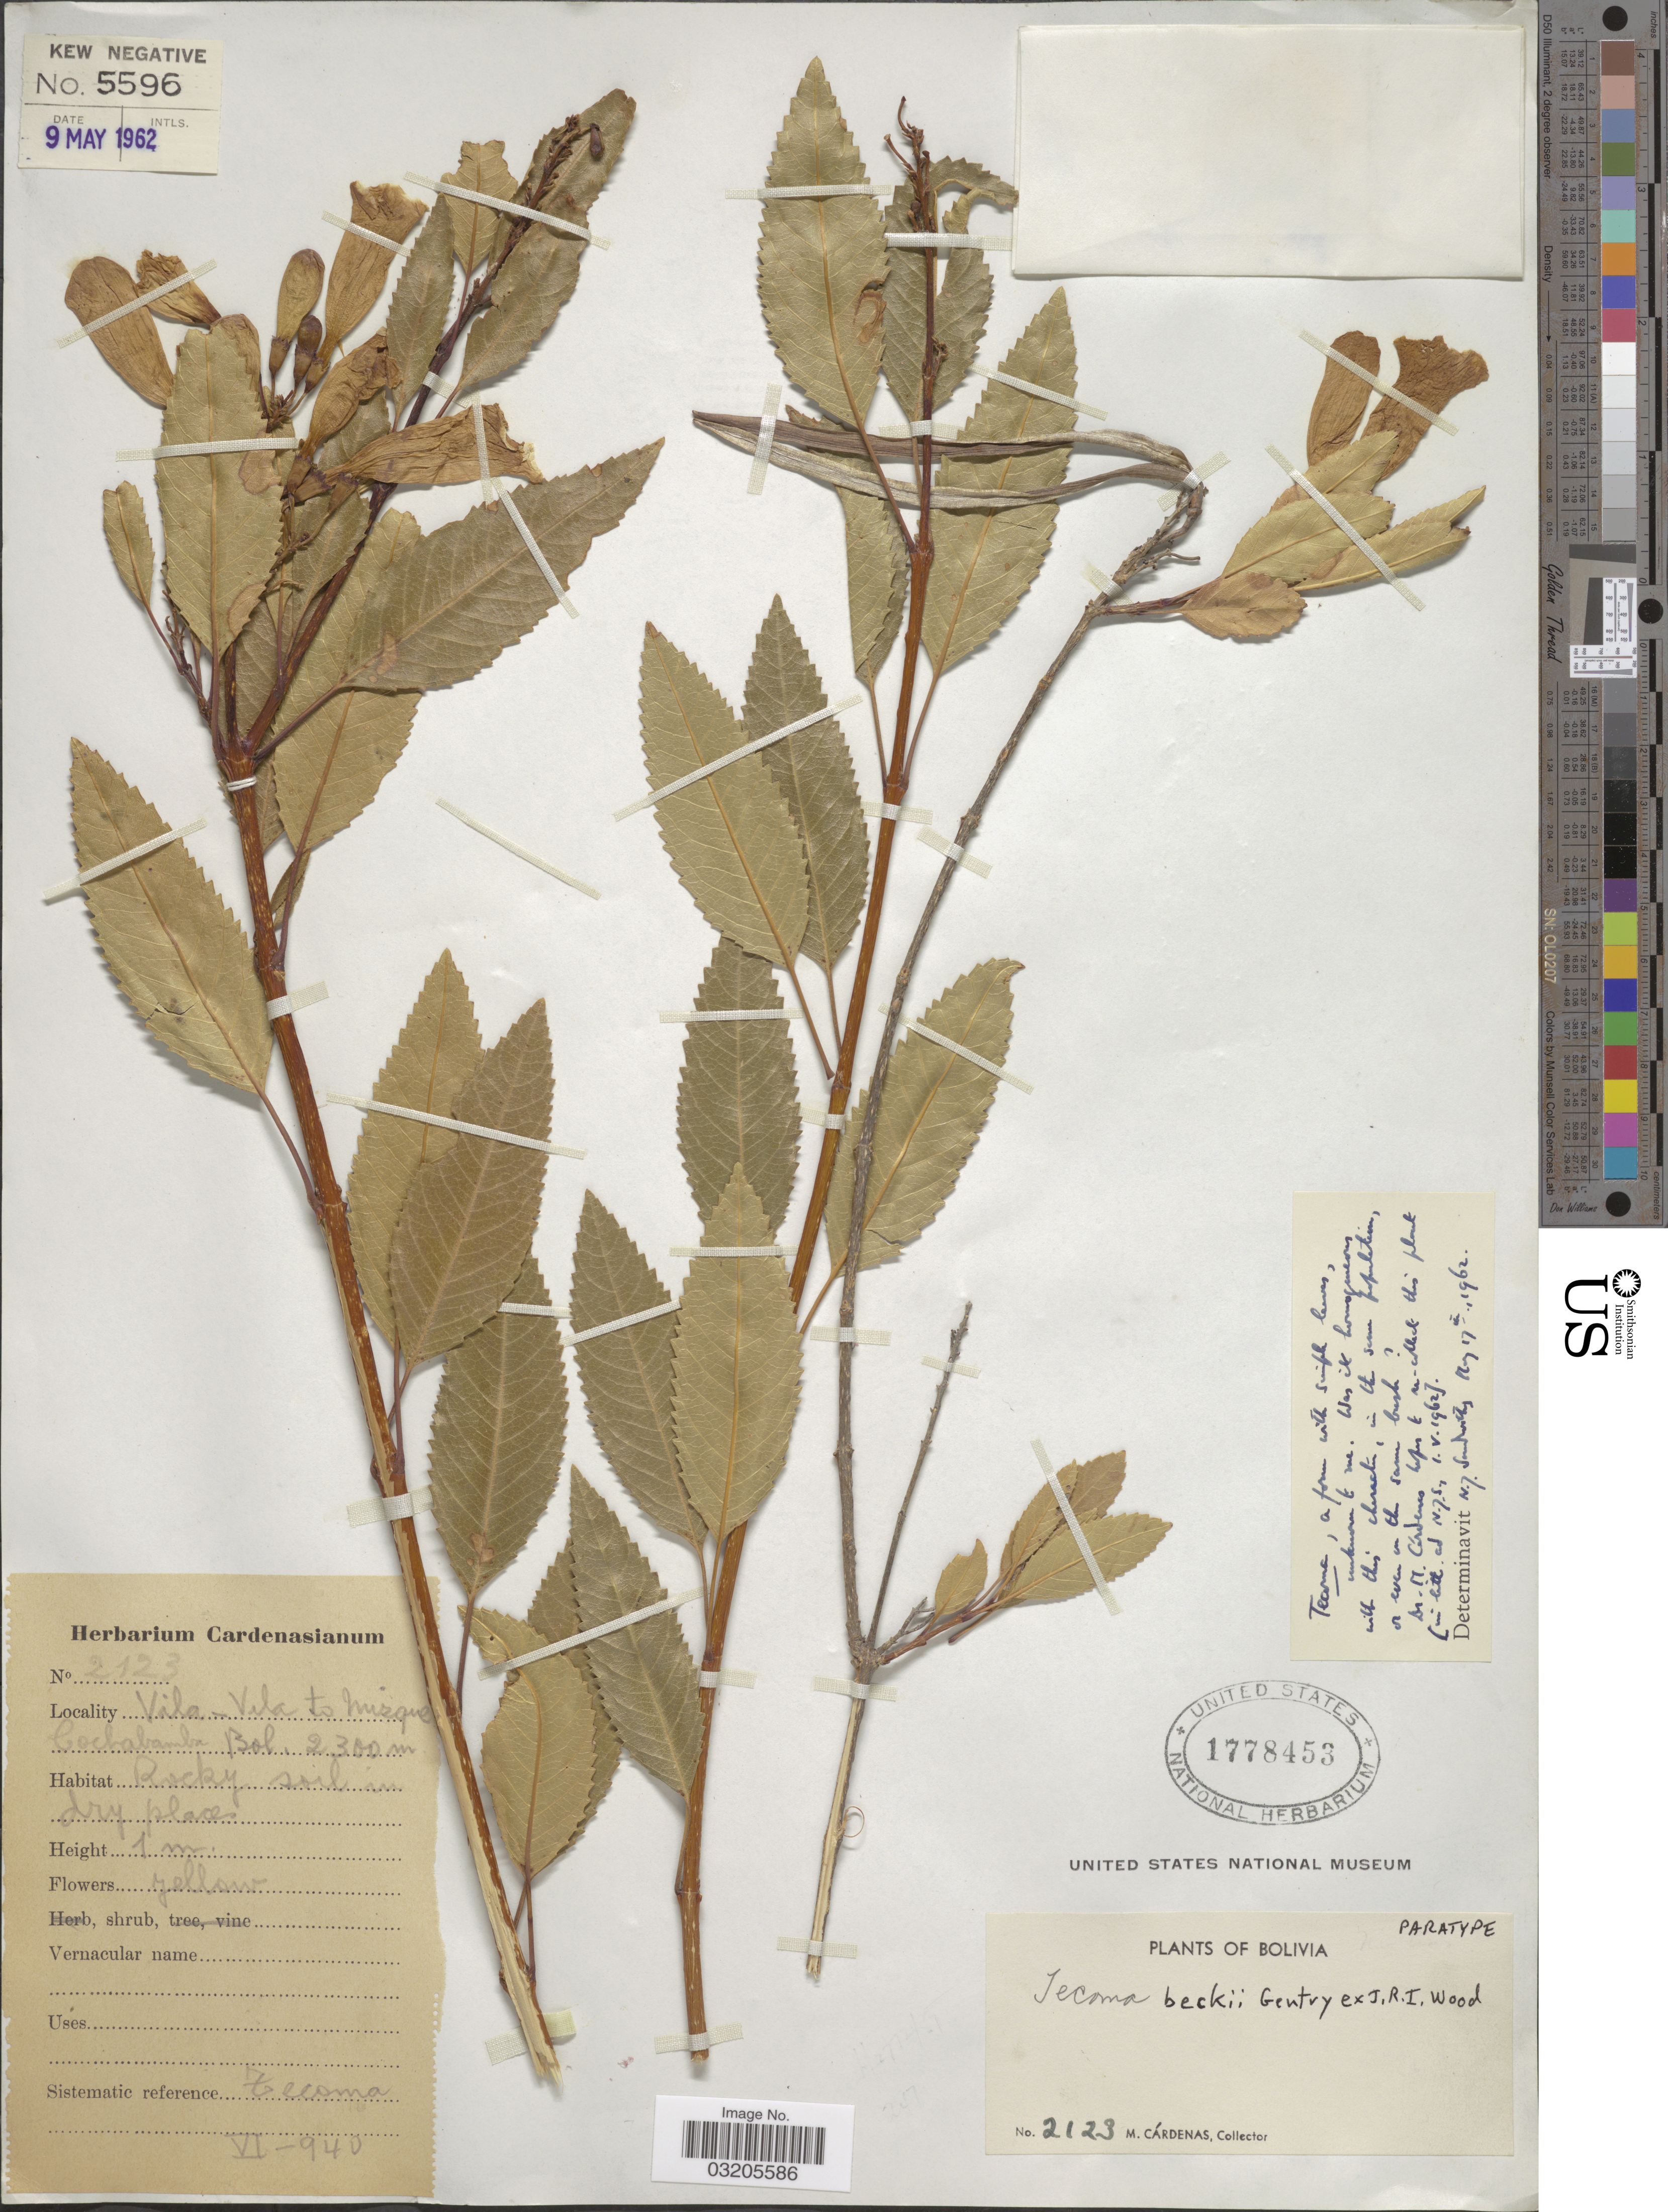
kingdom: Plantae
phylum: Tracheophyta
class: Magnoliopsida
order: Lamiales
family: Bignoniaceae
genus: Tecoma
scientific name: Tecoma beckii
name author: A.H. Gentry ex J.R.I. Wood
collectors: M. Cárdenas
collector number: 2123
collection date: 1940-06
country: Bolivia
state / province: Cochabamba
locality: Vila-Vila to Mizque Cochabamba Bol.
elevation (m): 2300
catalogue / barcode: US 1778453